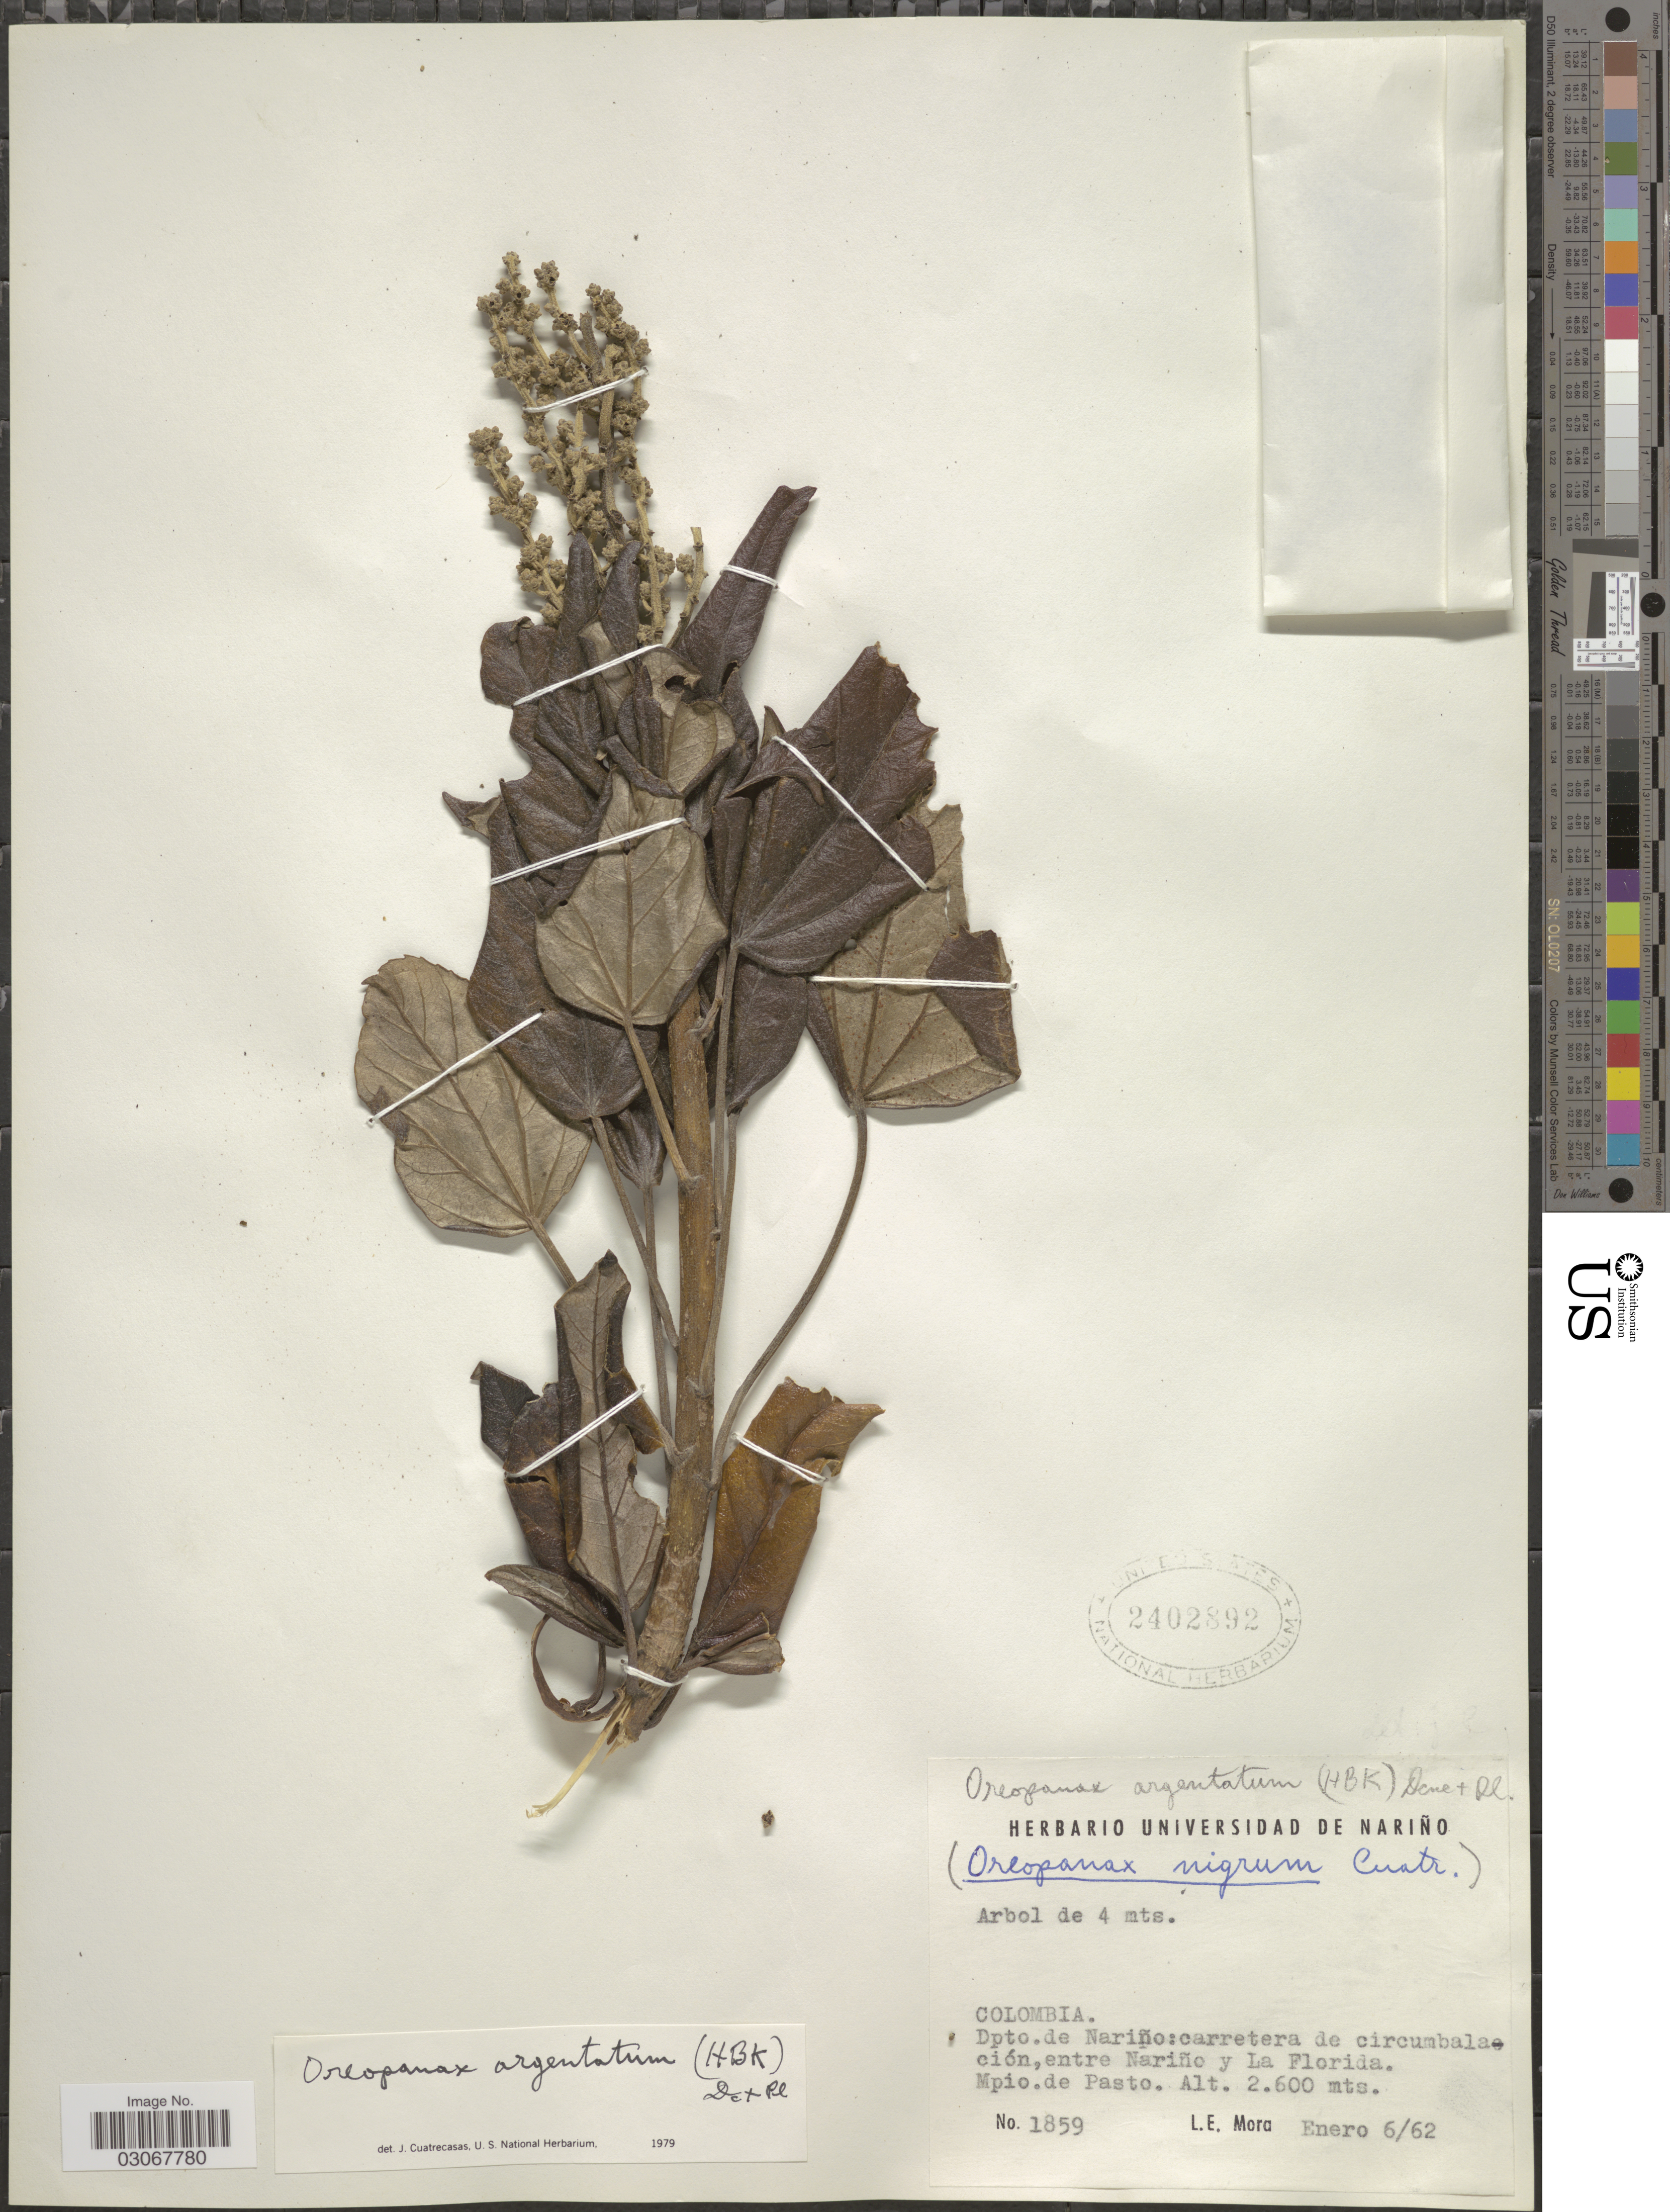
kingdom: Plantae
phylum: Tracheophyta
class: Magnoliopsida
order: Apiales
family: Araliaceae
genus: Oreopanax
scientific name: Oreopanax argentatus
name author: (Kunth) Decne. & Planch.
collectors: L. Mora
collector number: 1859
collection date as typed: Transcribed d/m/y: 6/1/62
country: Colombia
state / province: Nariño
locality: Dpto. de Nariño: carretera de circumbalación, entre Nariño y La Florida. Mpio. de Pasto.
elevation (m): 2600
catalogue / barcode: US 2402892